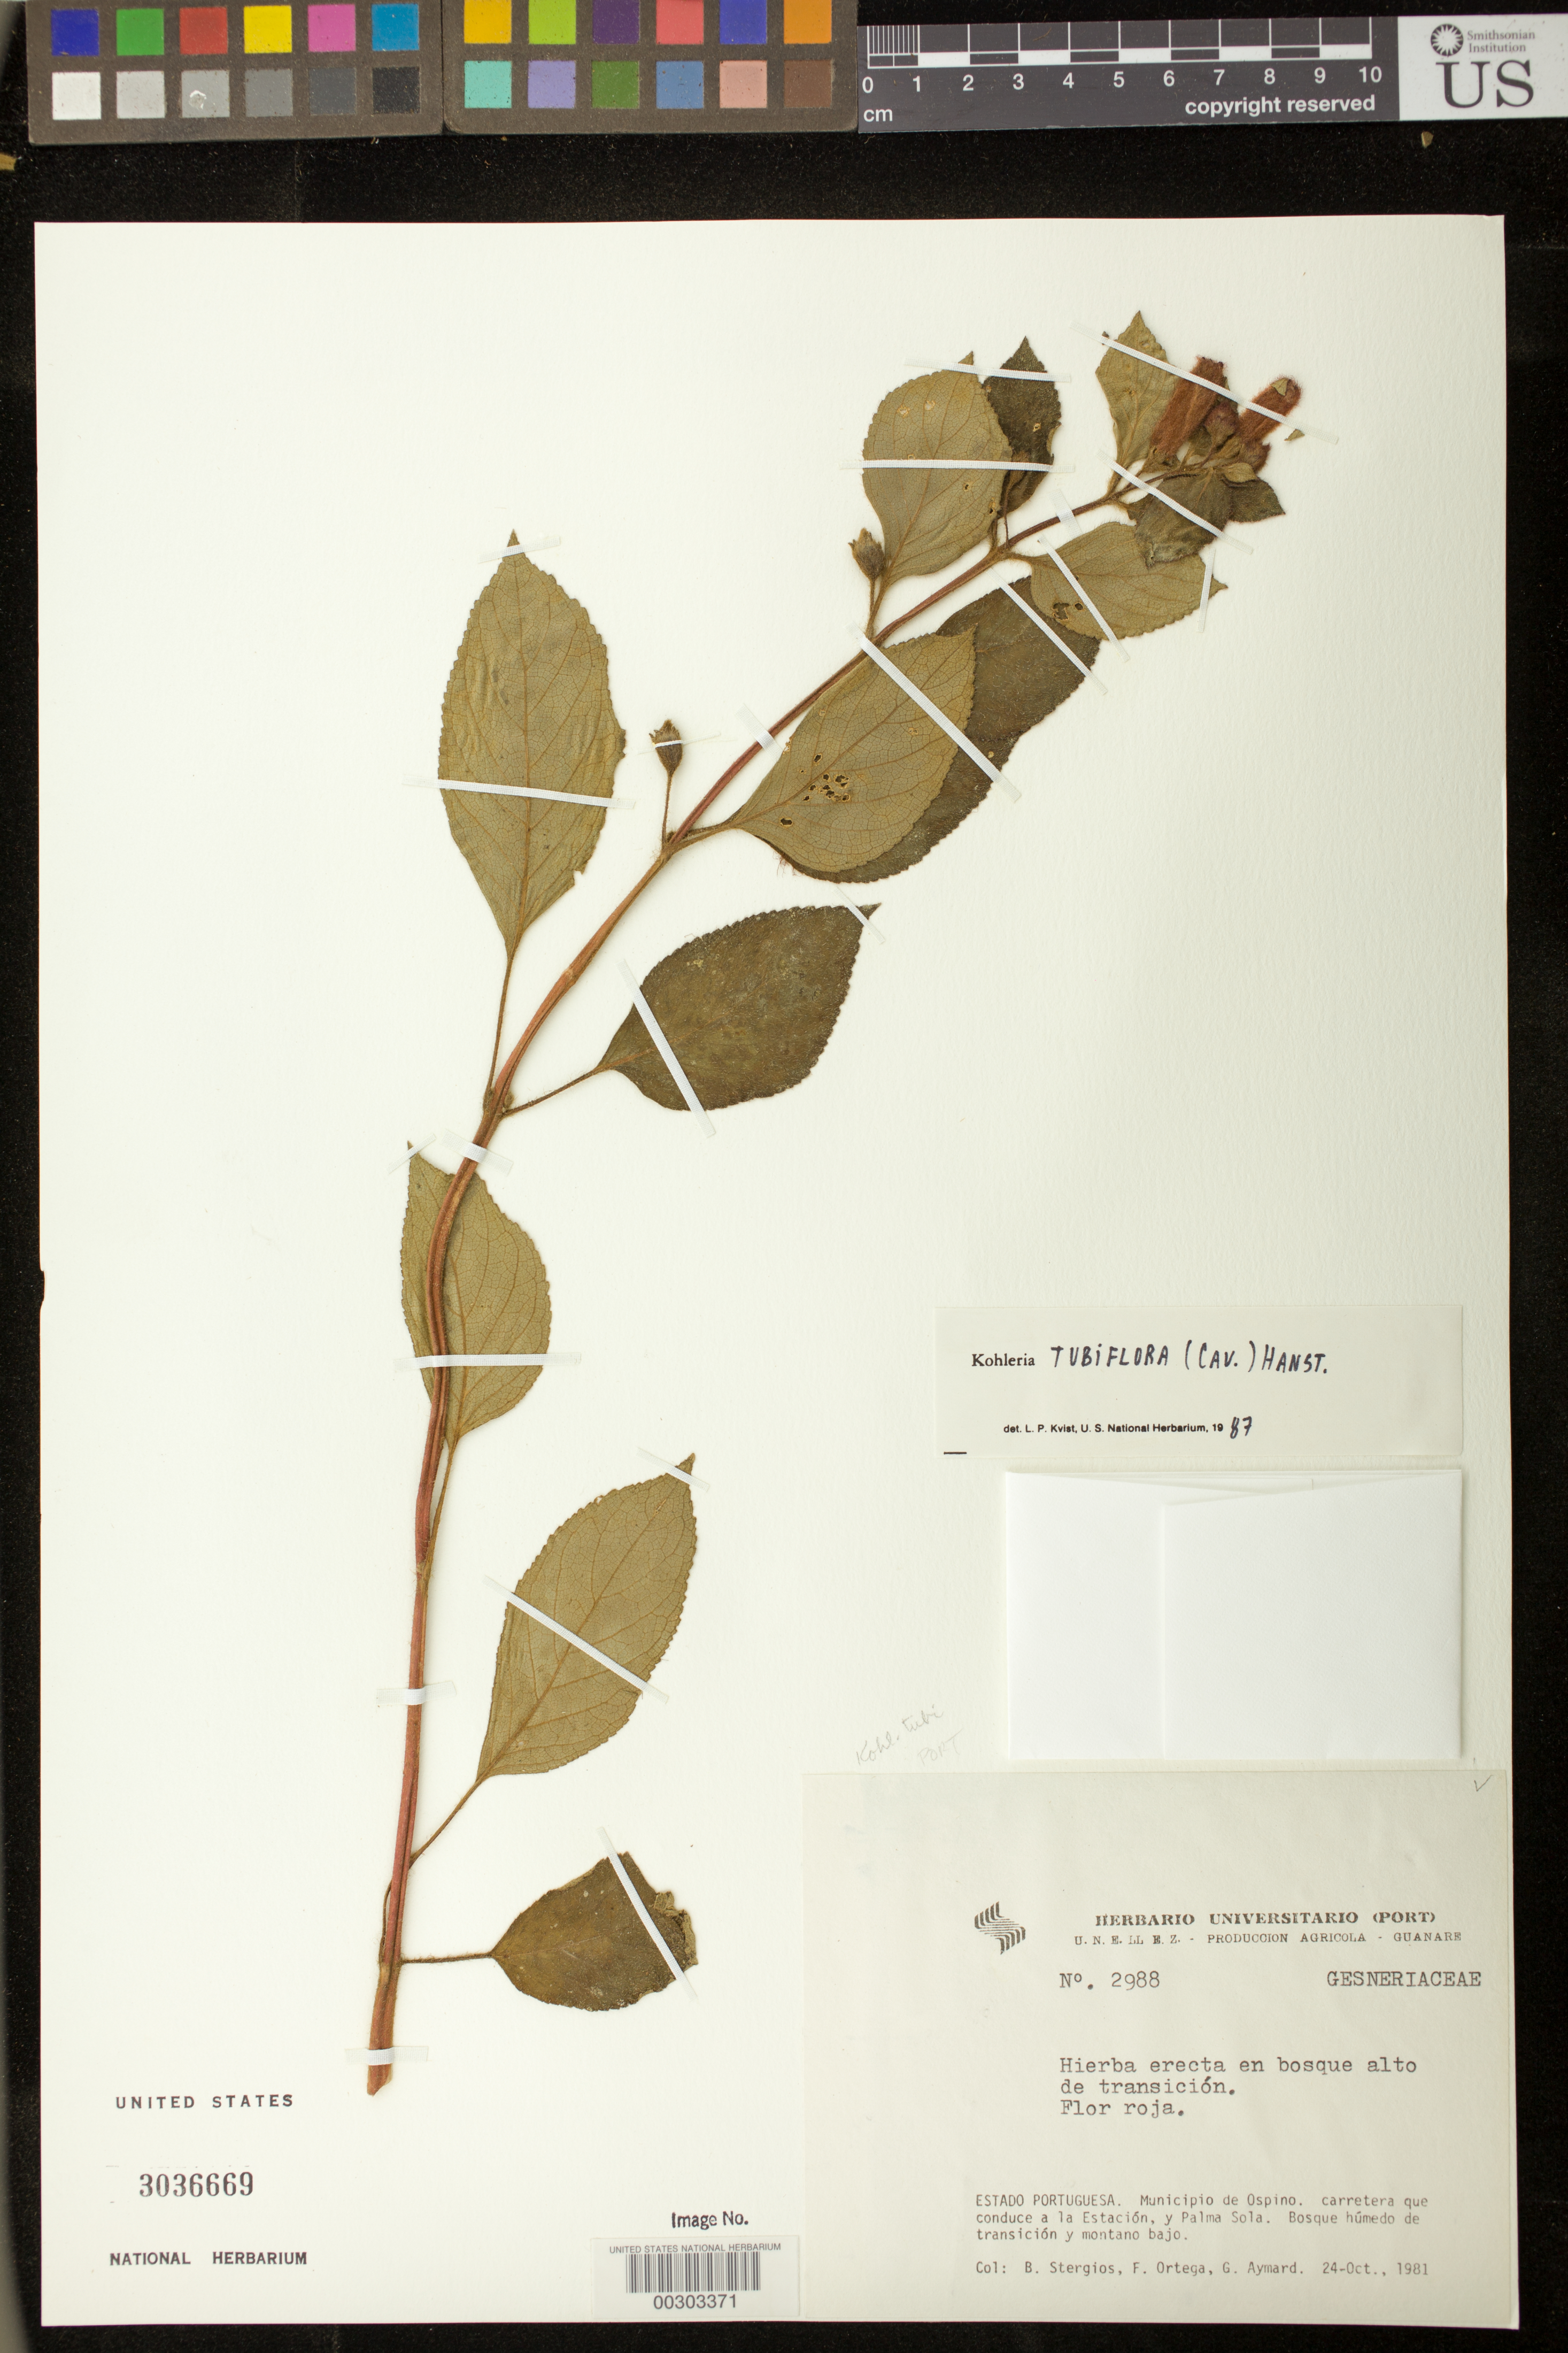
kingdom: Plantae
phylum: Tracheophyta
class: Magnoliopsida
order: Lamiales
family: Gesneriaceae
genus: Kohleria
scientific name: Kohleria tubiflora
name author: (Cav.) Hanst.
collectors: B. G. Stergios, F. J. Ortega & G. A. Aymard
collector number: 2988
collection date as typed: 24 Oct 1981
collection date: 1981-10-24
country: Venezuela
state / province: Portuguesa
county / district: Ospino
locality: Carretera que conduce a la estación y Palma Sola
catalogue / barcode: US 3036669